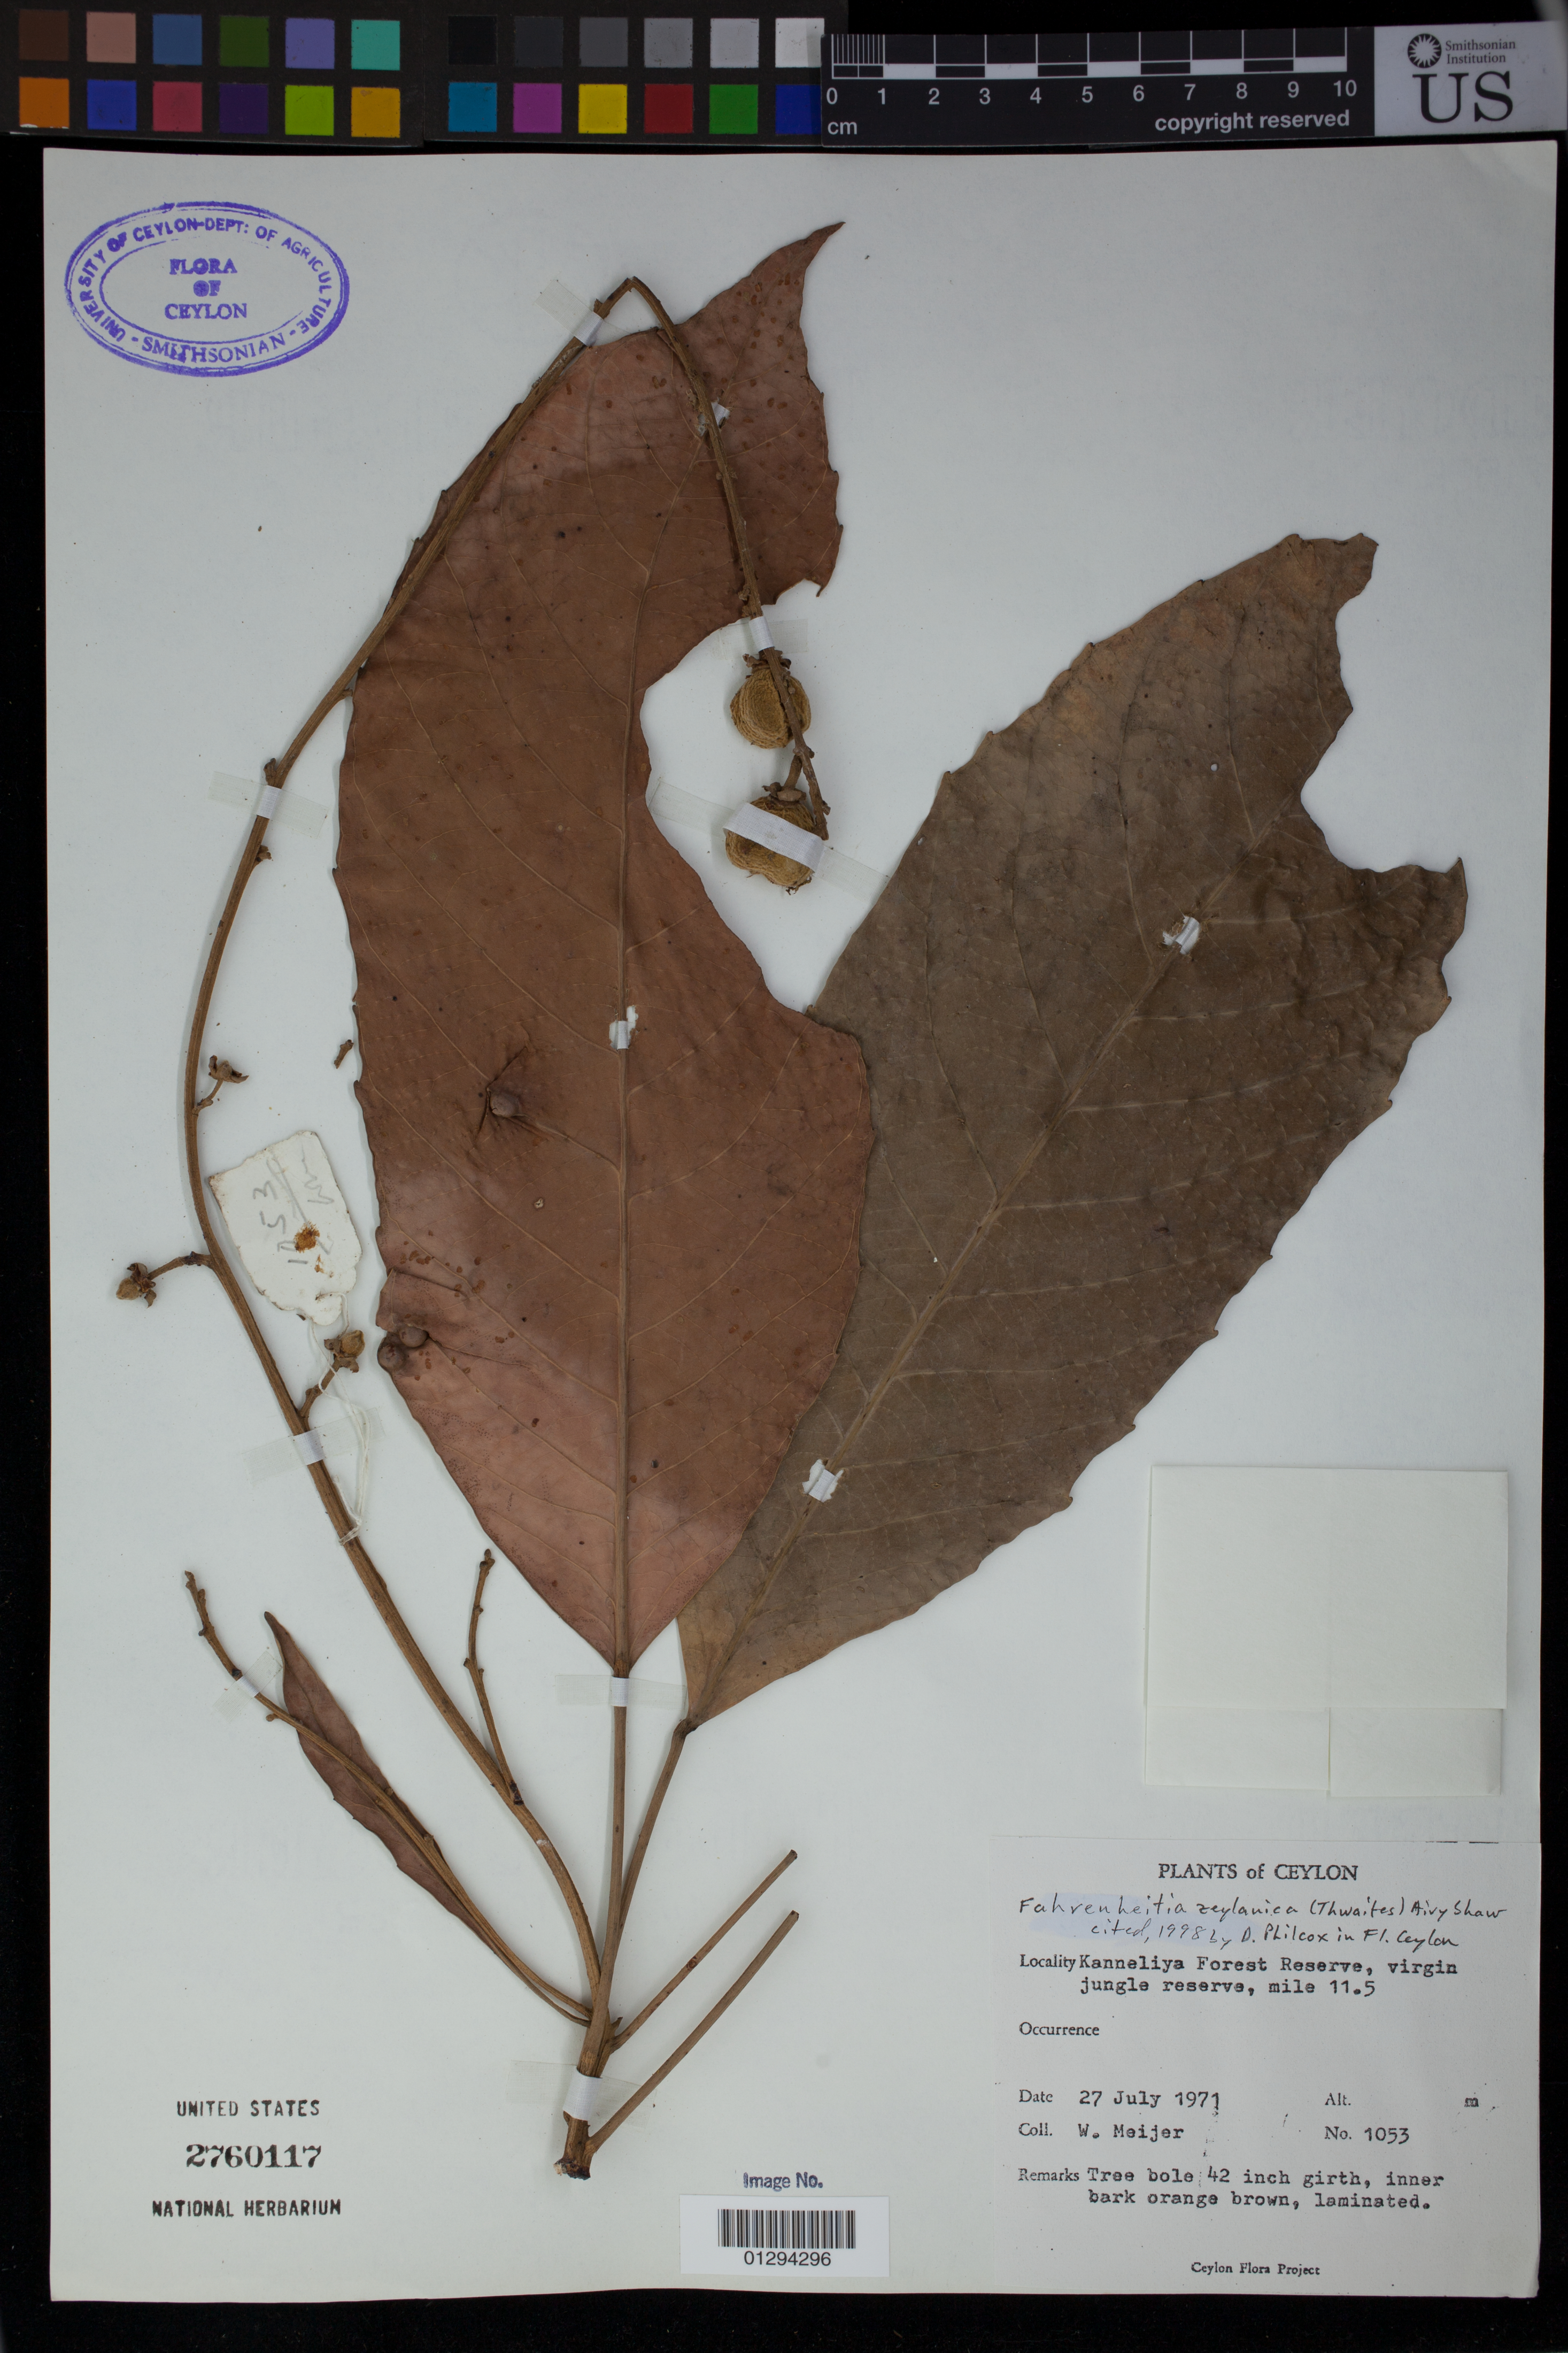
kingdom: Plantae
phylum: Tracheophyta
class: Magnoliopsida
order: Malpighiales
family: Euphorbiaceae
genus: Fahrenheitia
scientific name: Fahrenheitia zeylanica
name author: (Thwaites) Airy Shaw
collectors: W. Meijer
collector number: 1053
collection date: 1971-07-27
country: Sri Lanka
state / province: Southern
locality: Kanneliya Forest Reserve, virgin jungle reserve, mile 11.5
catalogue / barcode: US 2760117